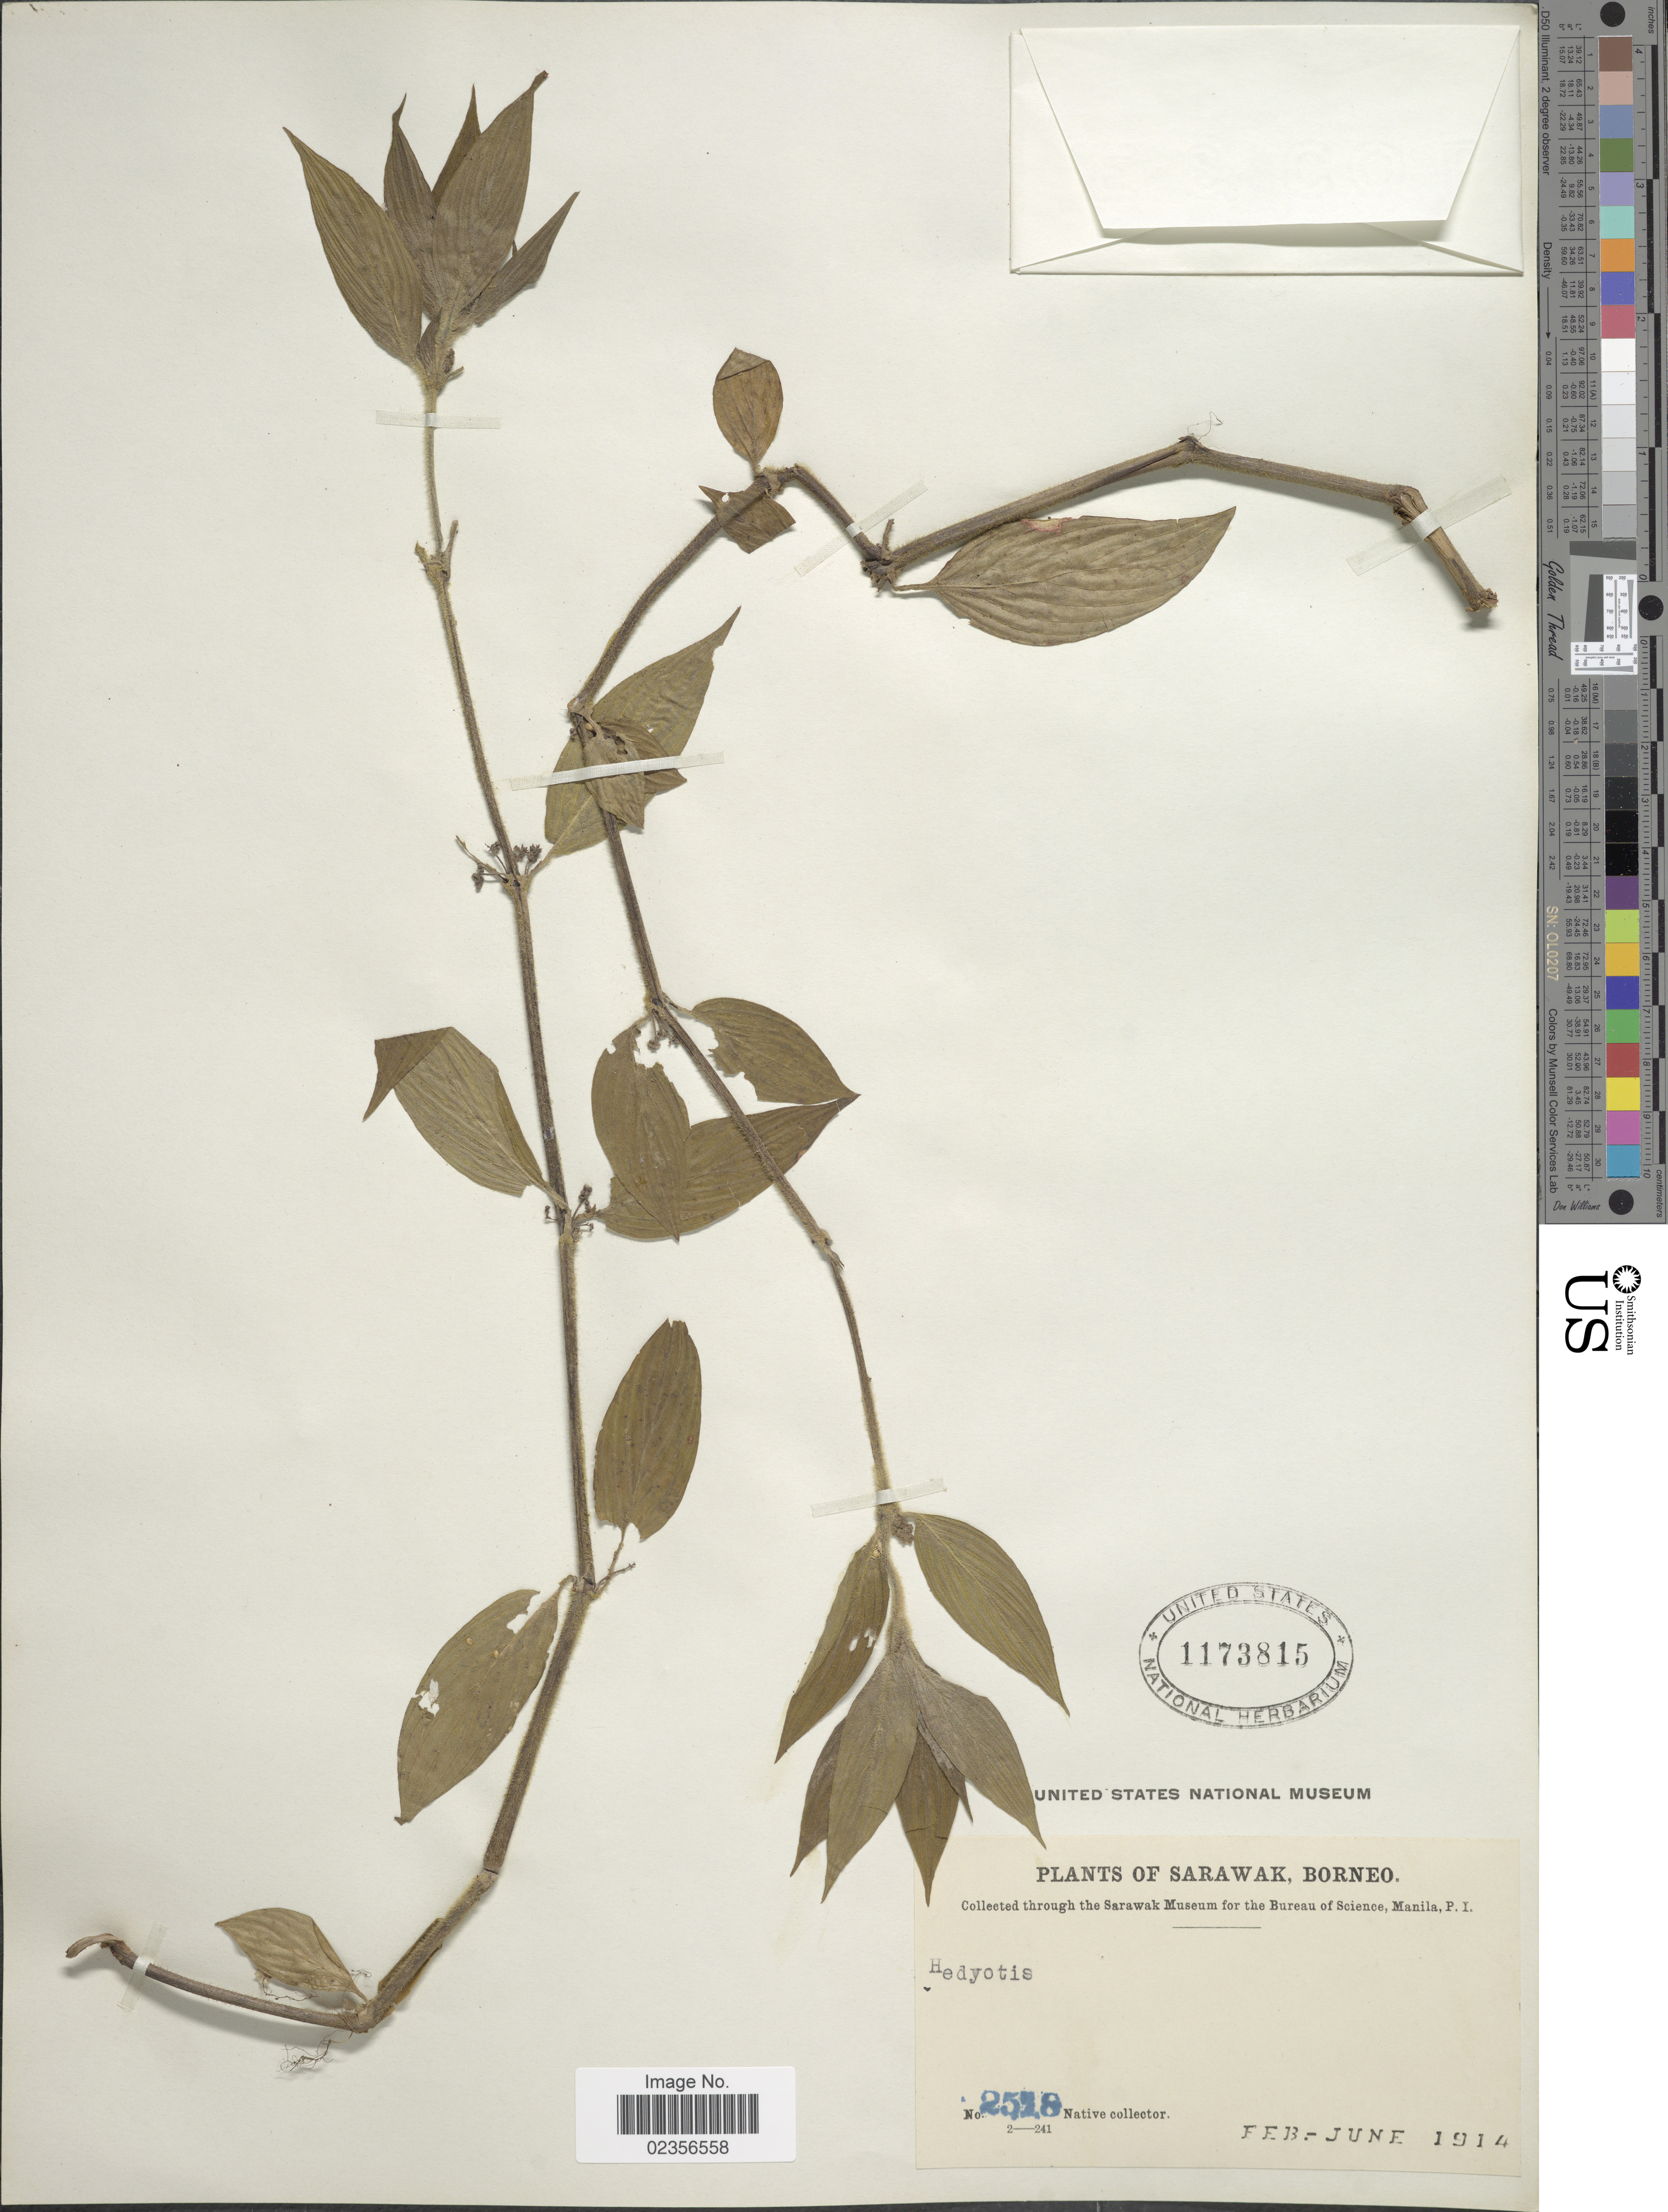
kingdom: Plantae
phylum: Tracheophyta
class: Magnoliopsida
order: Gentianales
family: Rubiaceae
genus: Hedyotis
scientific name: Hedyotis sp.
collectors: Native collector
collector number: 2518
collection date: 1914-02/1914-06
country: Malaysia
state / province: Sarawak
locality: Borneo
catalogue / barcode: US 1173815